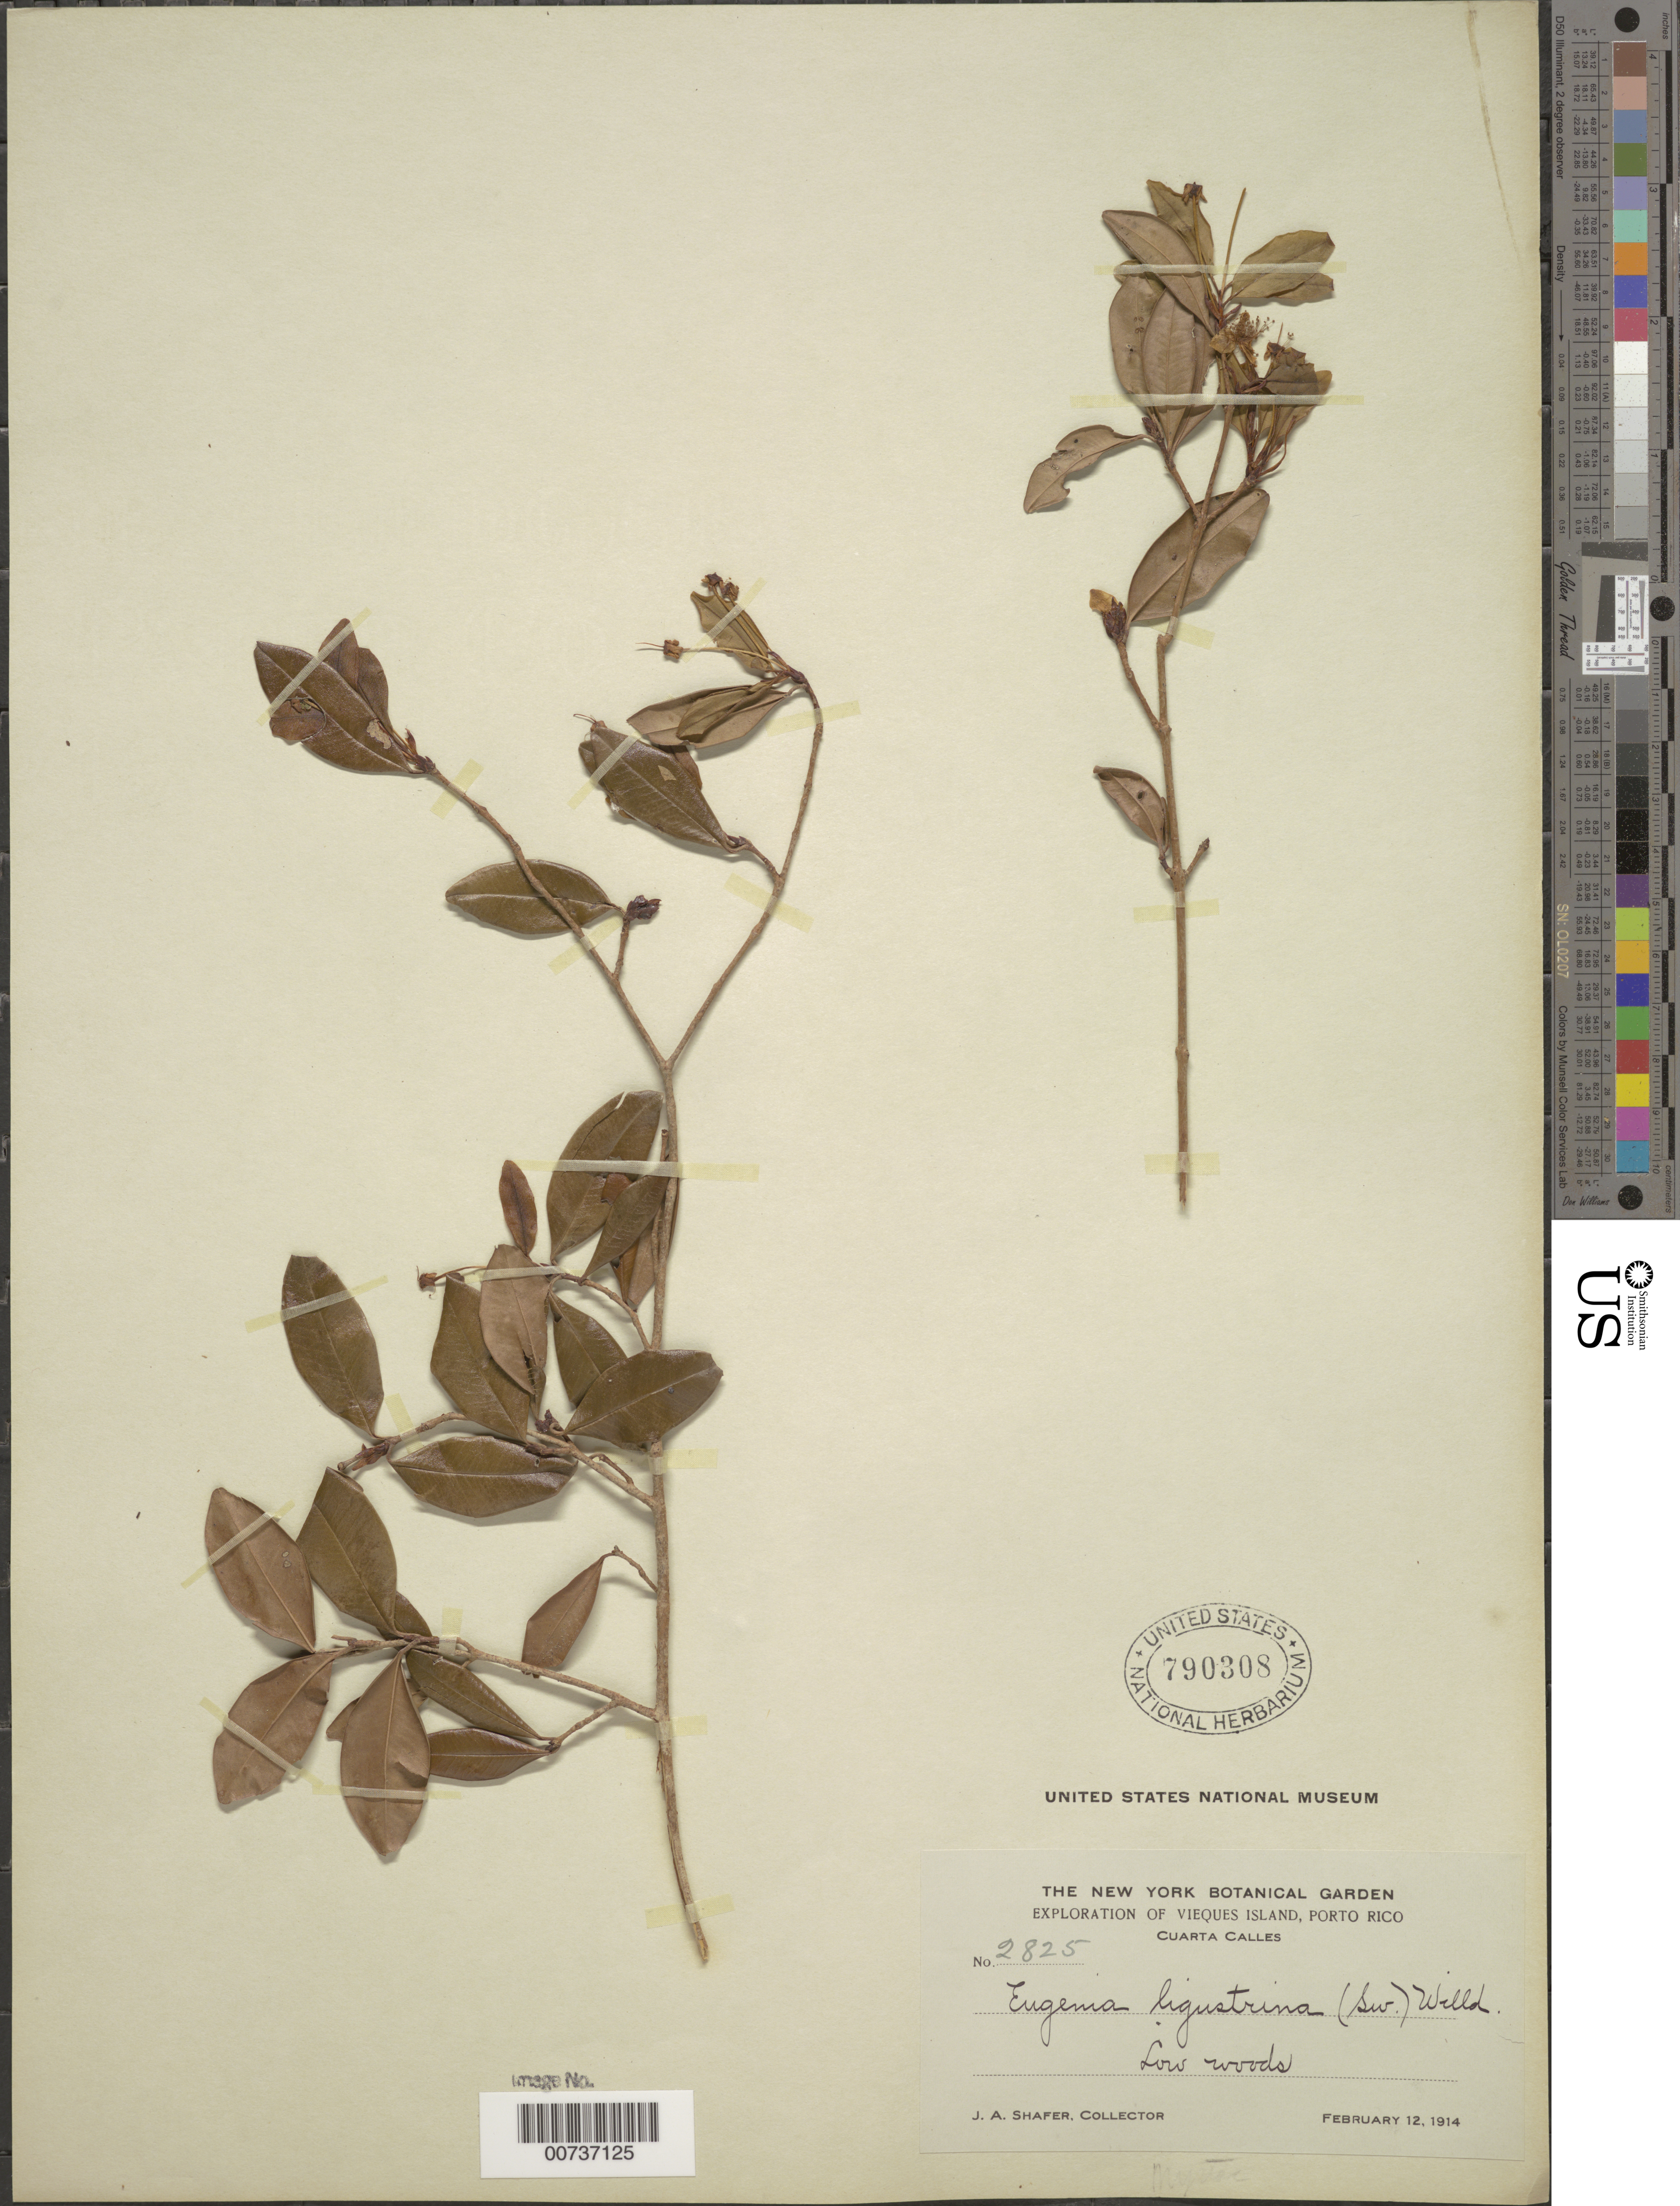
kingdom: Plantae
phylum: Tracheophyta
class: Magnoliopsida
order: Myrtales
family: Myrtaceae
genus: Eugenia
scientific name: Eugenia ligustrina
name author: (Sw.) Willd.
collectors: J. A. Shafer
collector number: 2825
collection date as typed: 12 Feb 1914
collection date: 1914-02-12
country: Puerto Rico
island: Vieques I.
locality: Cuarta Calles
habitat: Low woods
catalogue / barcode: US 790308